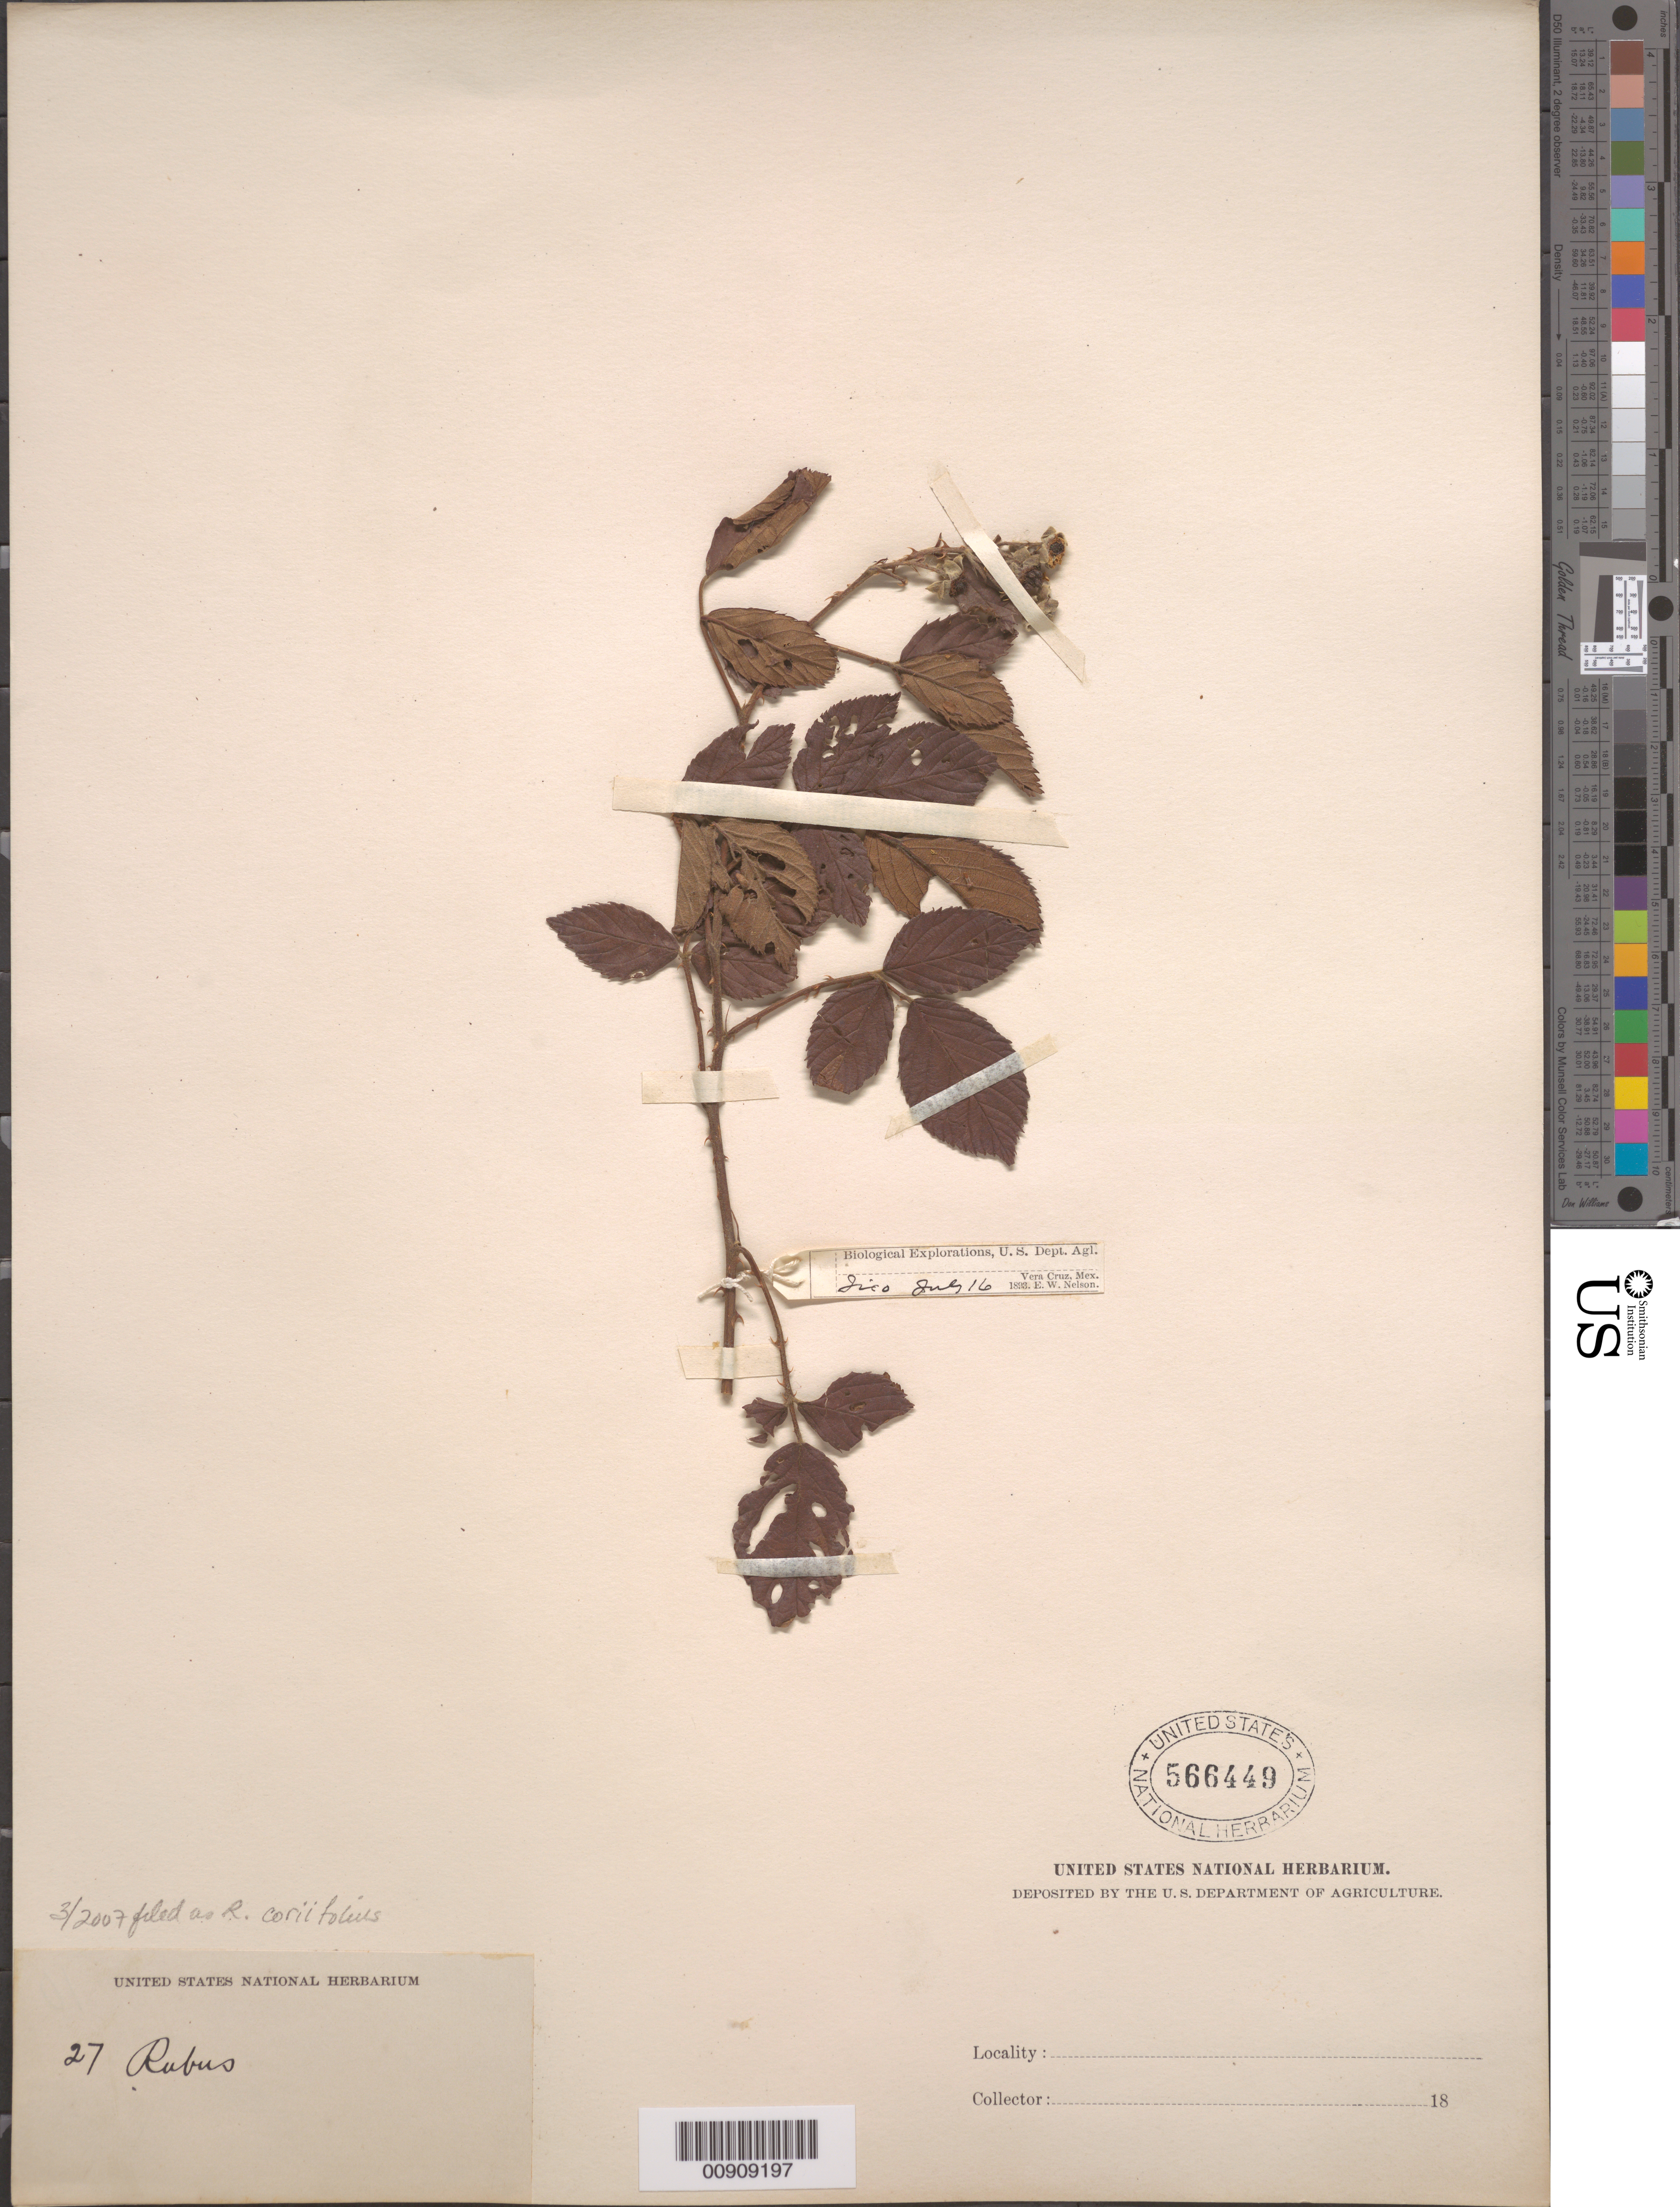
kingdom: Plantae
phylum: Tracheophyta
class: Magnoliopsida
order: Rosales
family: Rosaceae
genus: Rubus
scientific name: Rubus coriifolius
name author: Liebm.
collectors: E. W. Nelson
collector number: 27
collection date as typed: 16 Jul 1893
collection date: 1893-07-16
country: Mexico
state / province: Veracruz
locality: Jico, Veracruz.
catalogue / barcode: US 566449